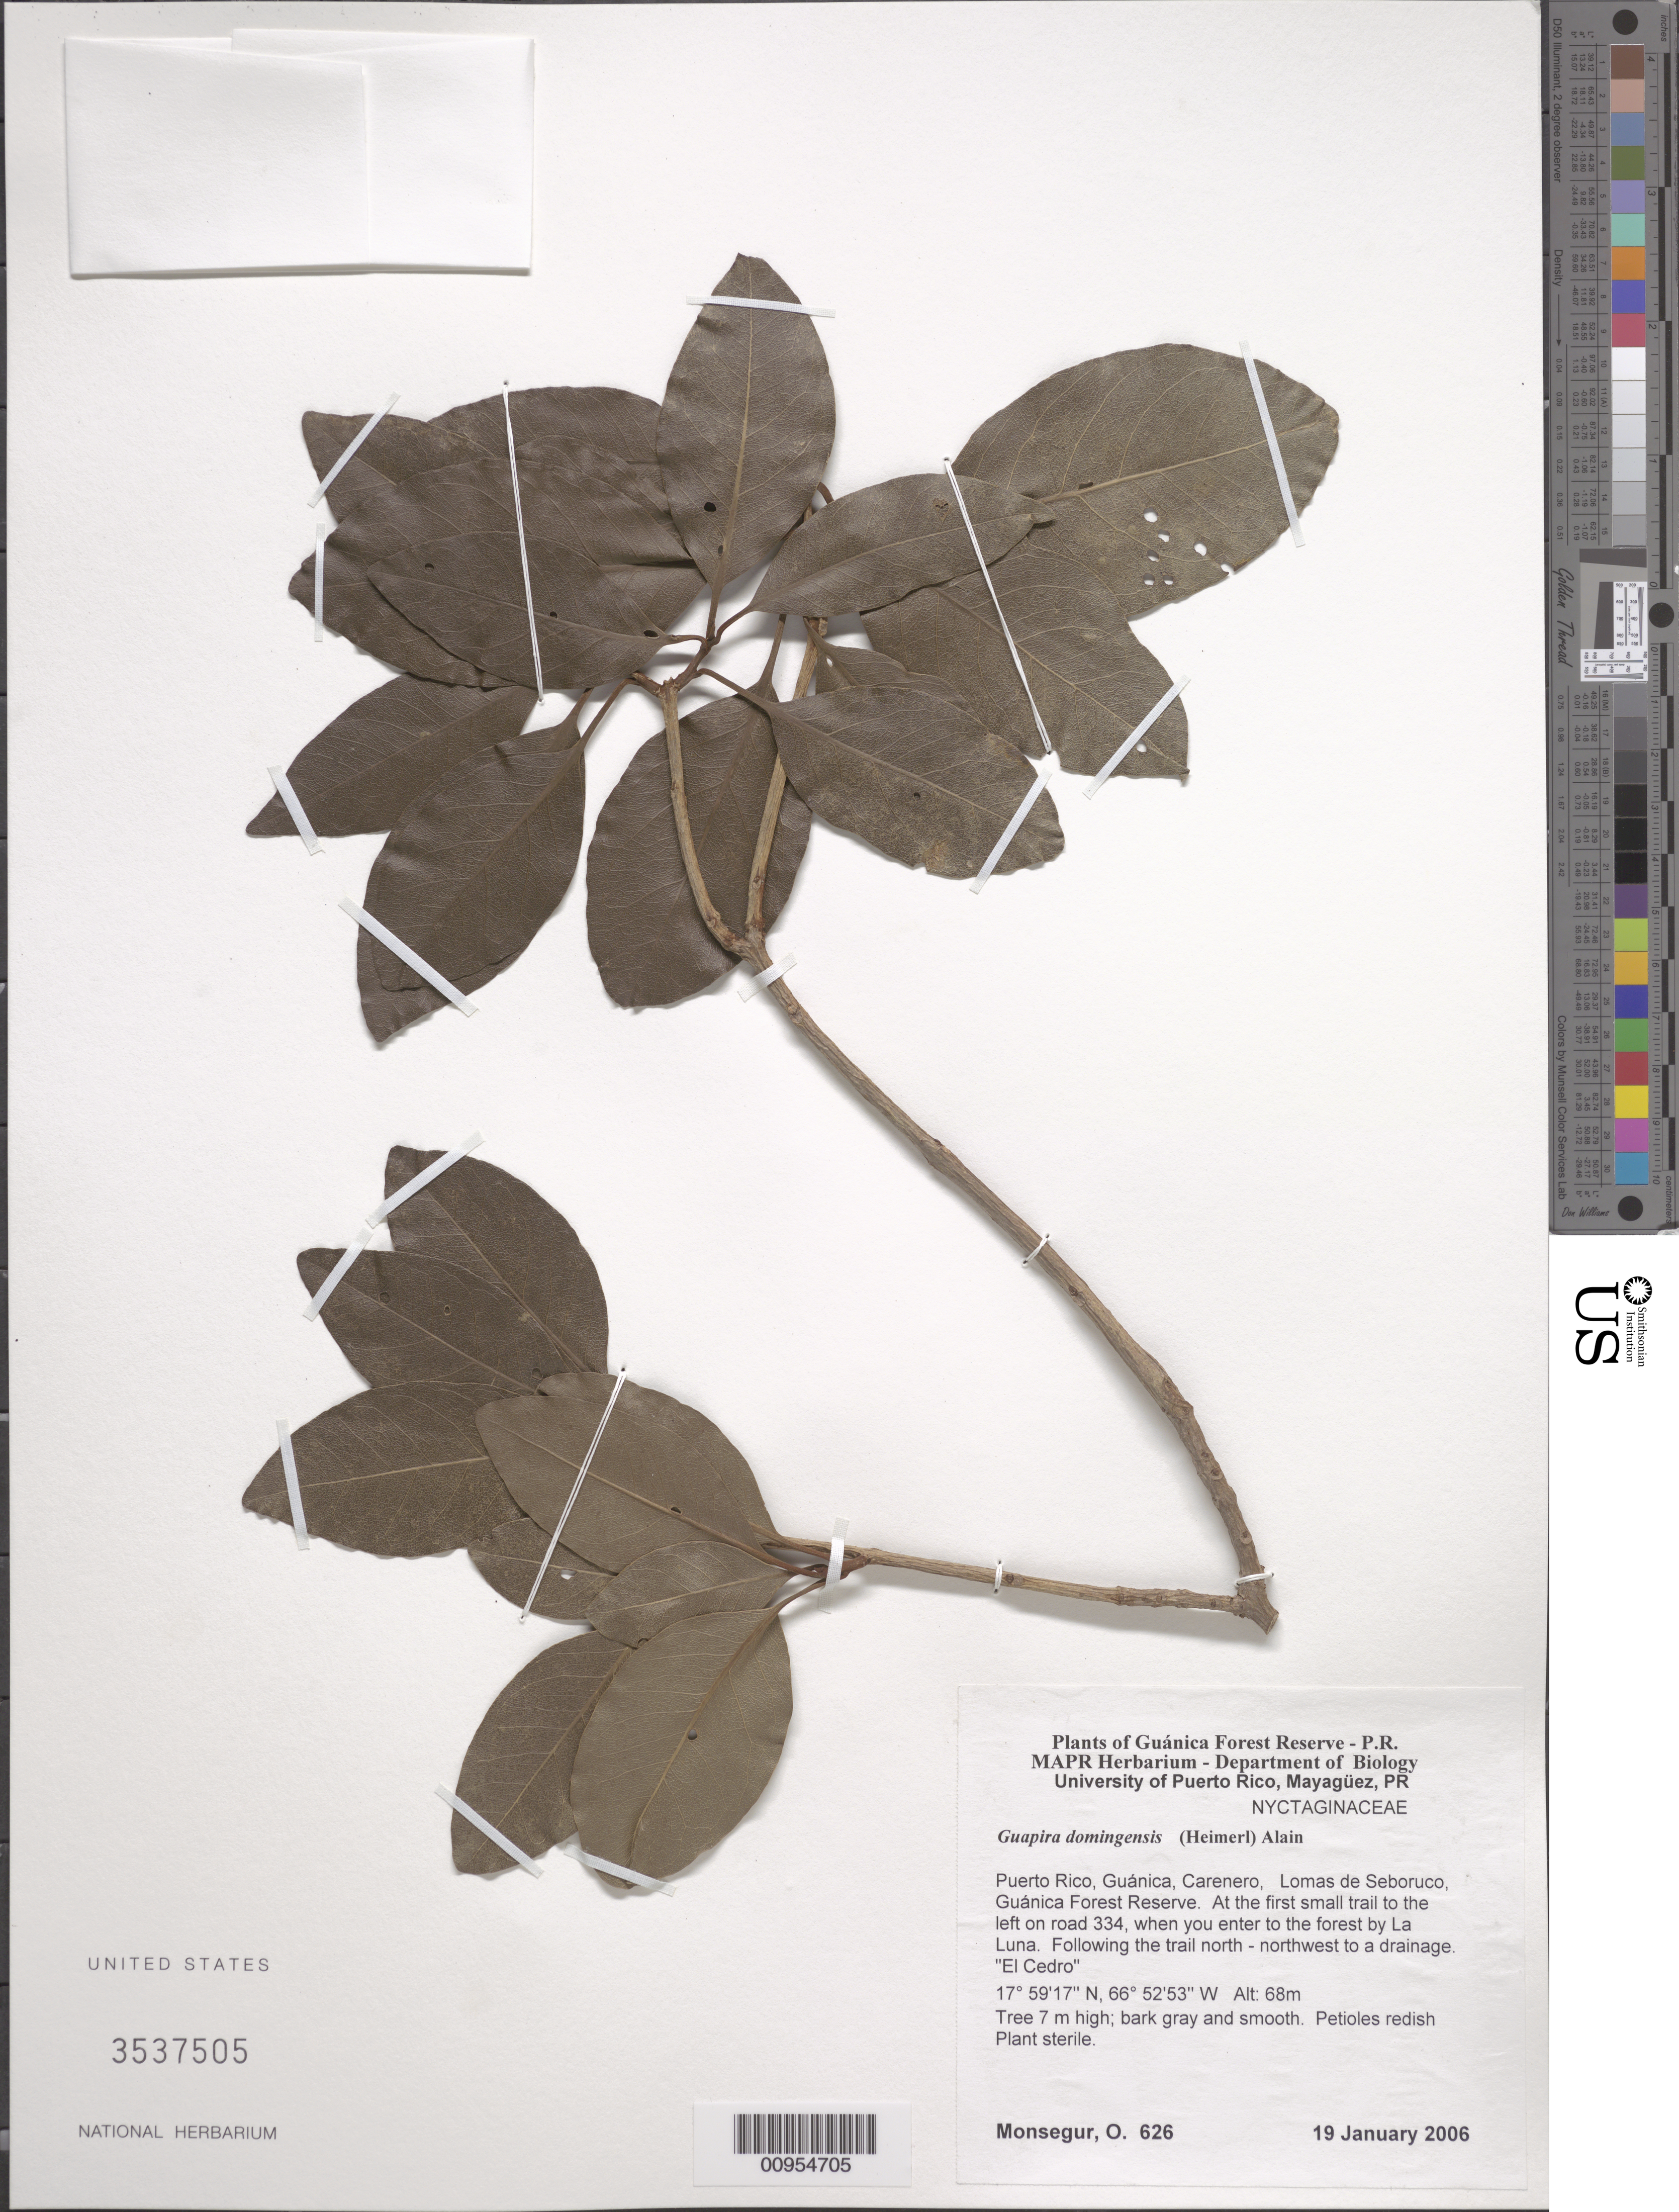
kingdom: Plantae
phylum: Tracheophyta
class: Magnoliopsida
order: Caryophyllales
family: Nyctaginaceae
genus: Guapira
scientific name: Guapira domingensis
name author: (Heimerl) Alain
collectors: O. Monsegur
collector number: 626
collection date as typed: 19 Jan 2006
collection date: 2006-01-19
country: Puerto Rico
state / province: Guánica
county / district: Carenero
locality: Guánica Forest Reserve. Lomas de Seboruco, from road 334, taking Ojo de Agua Trail to the south.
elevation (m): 68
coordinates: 17.59174, 66.52531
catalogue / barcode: US 3537505